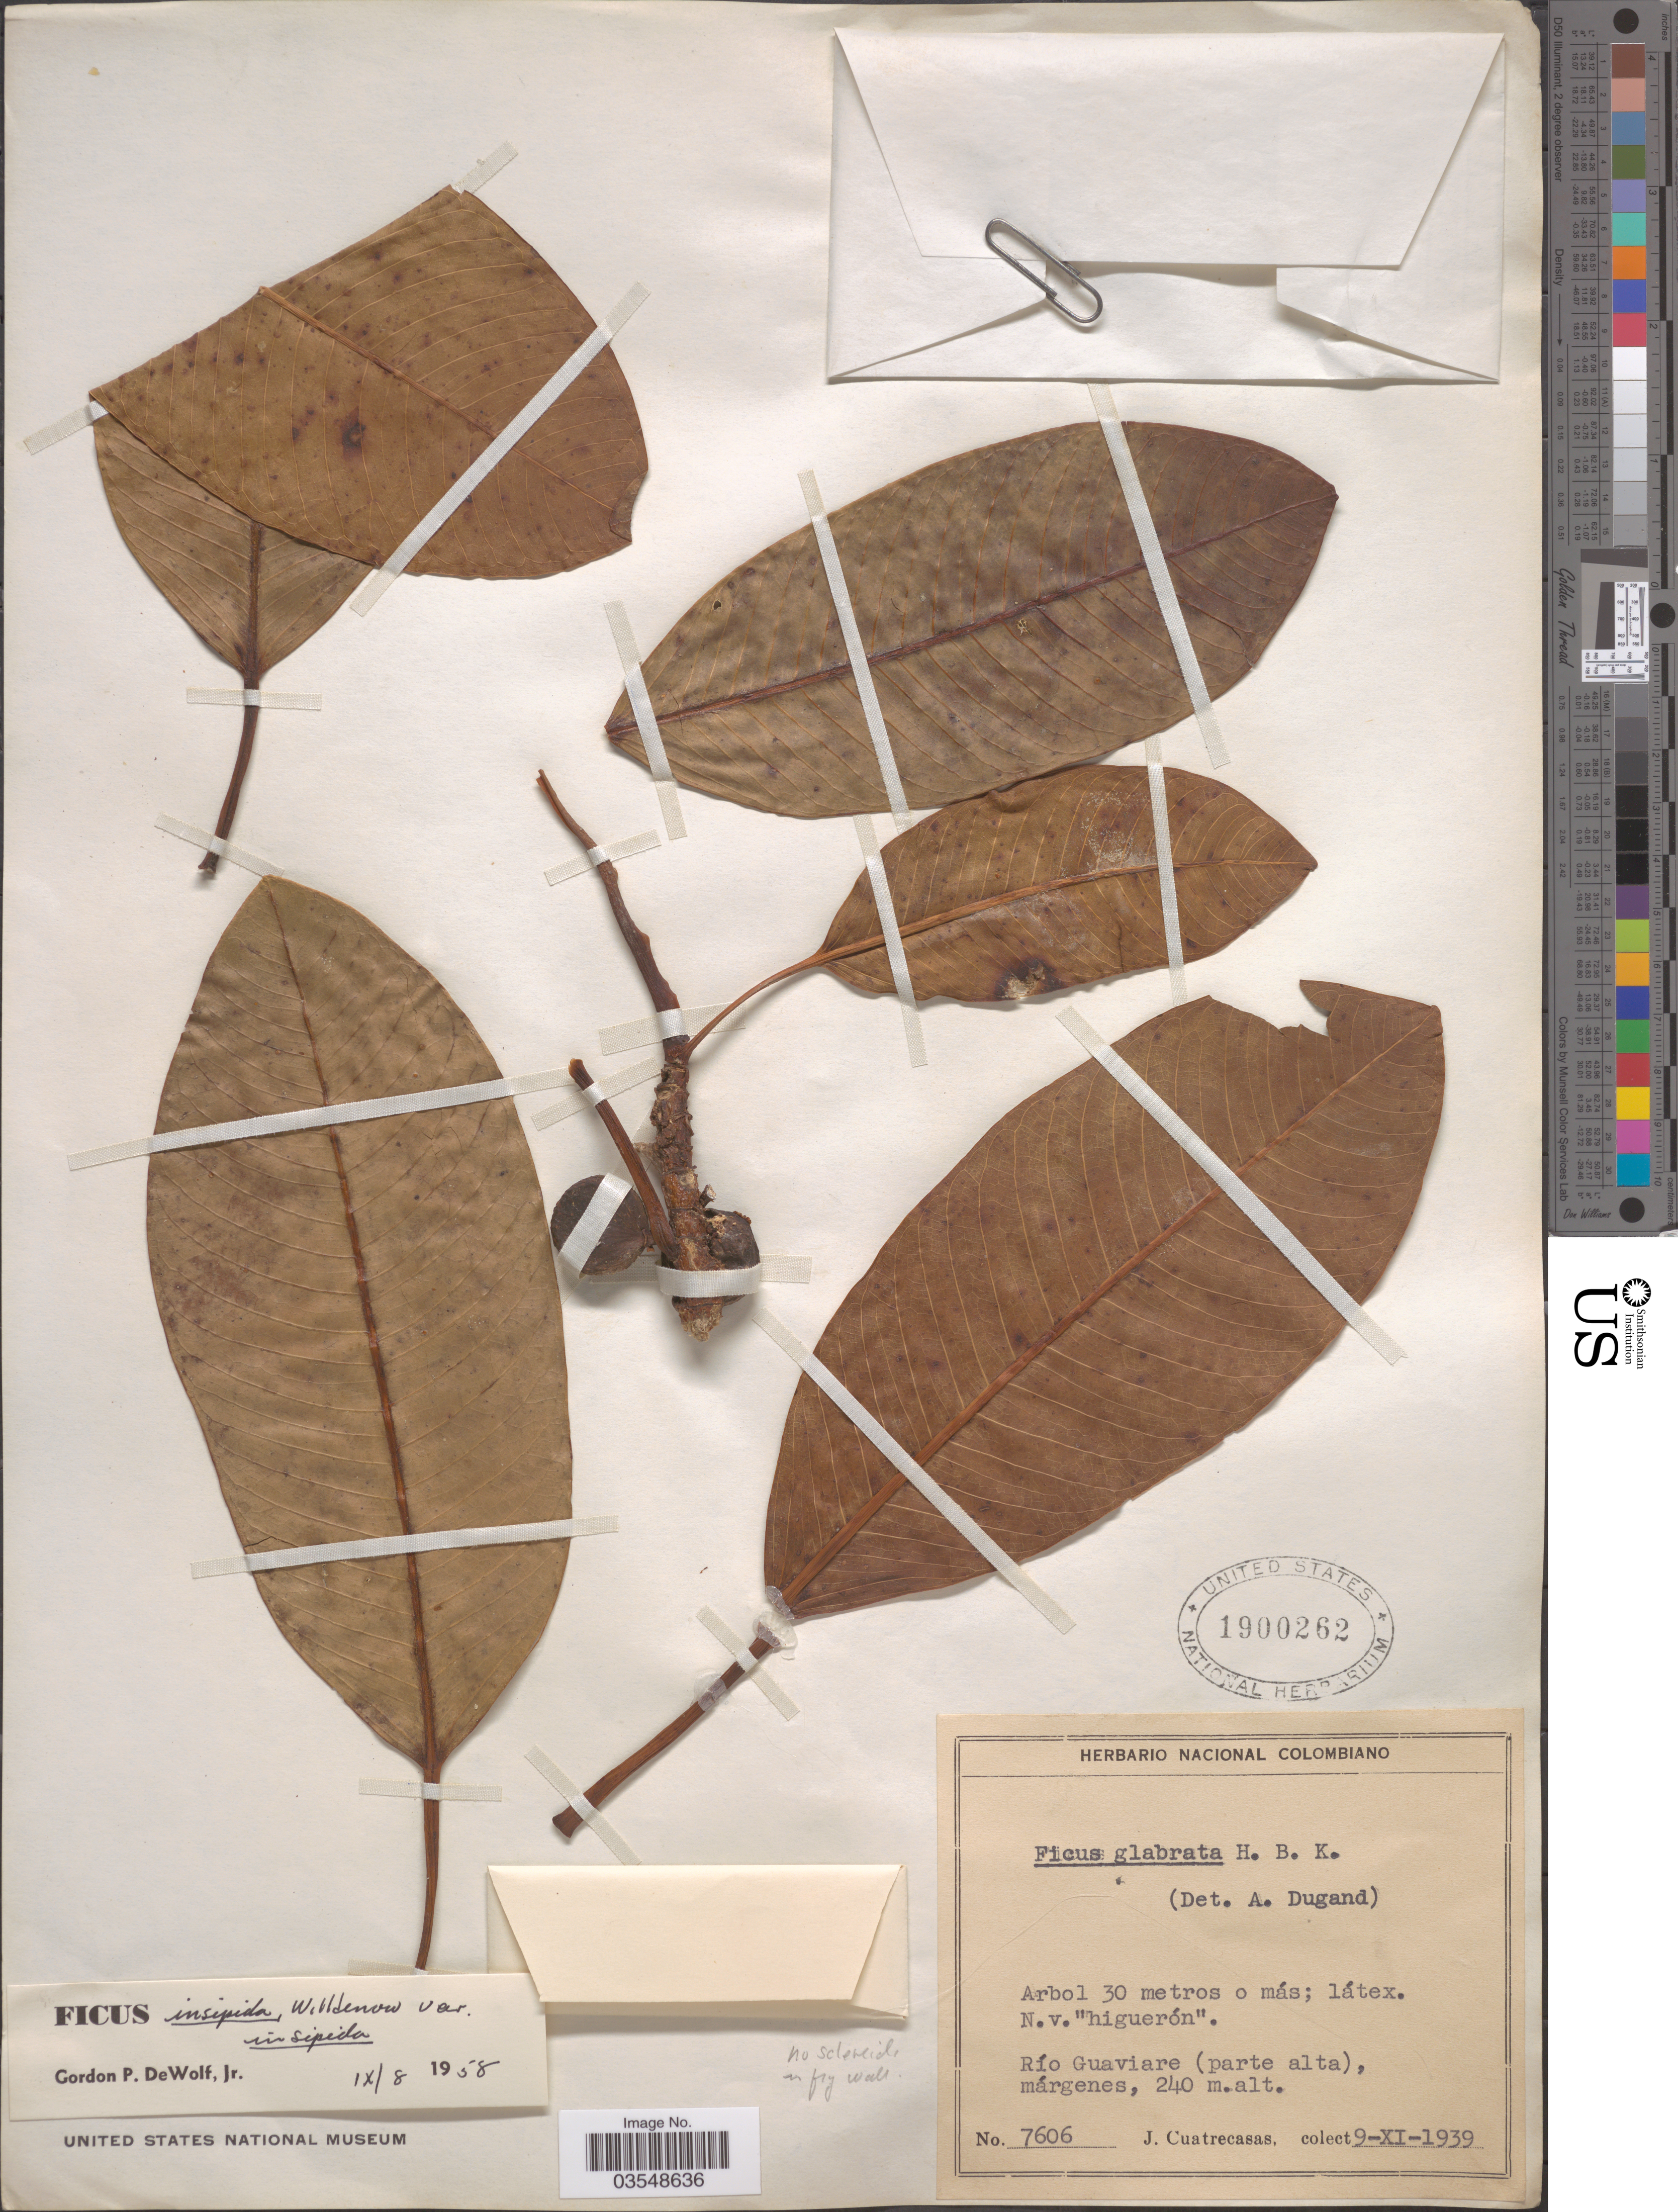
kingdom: Plantae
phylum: Tracheophyta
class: Magnoliopsida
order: Rosales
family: Moraceae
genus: Ficus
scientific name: Ficus insipida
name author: Willd.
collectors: J. Cuatrecasas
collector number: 7606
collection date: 1939-11-09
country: Colombia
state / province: Guaviare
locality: Río Guaviare (parte alta), márgenes.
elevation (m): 240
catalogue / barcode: US 1900262